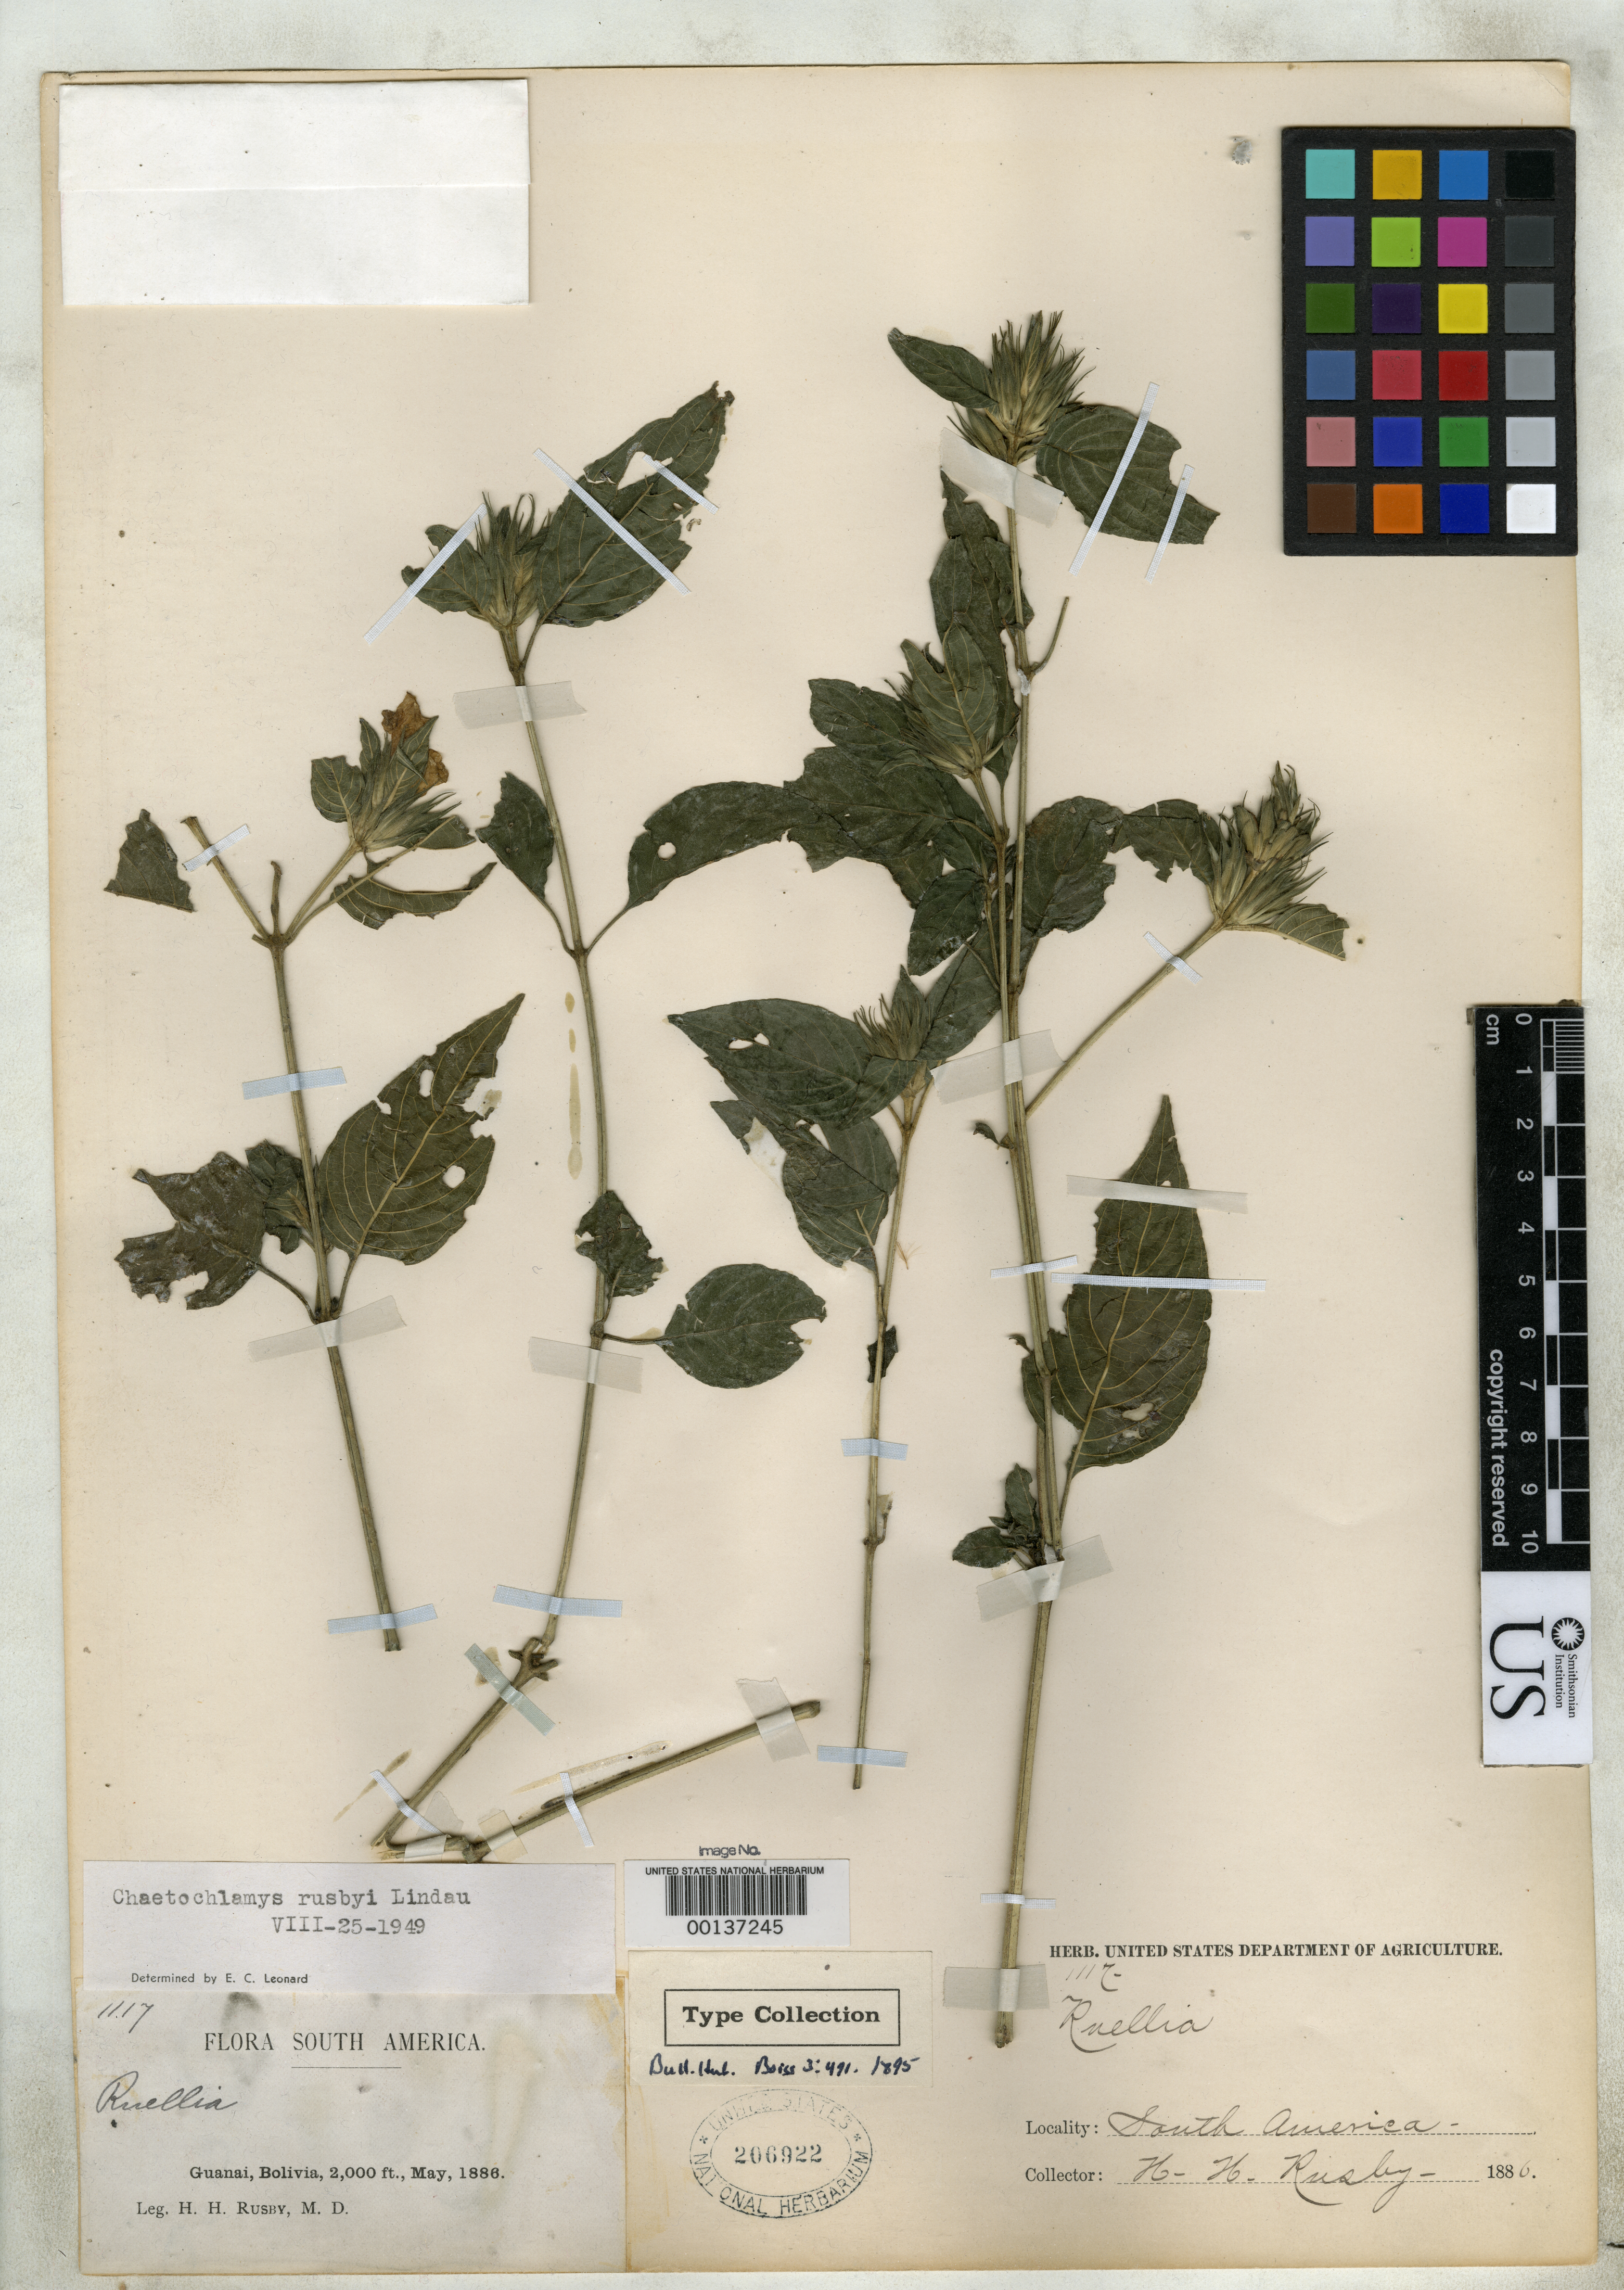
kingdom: Plantae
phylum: Tracheophyta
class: Magnoliopsida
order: Lamiales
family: Acanthaceae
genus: Chaetochlamys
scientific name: Chaetochlamys rusbyi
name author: Lindau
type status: Isosyntype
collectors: H. H. Rusby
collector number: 1117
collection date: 1886-05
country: Bolivia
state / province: La Páz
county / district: Larecaja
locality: Guanay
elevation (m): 610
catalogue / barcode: US 206922